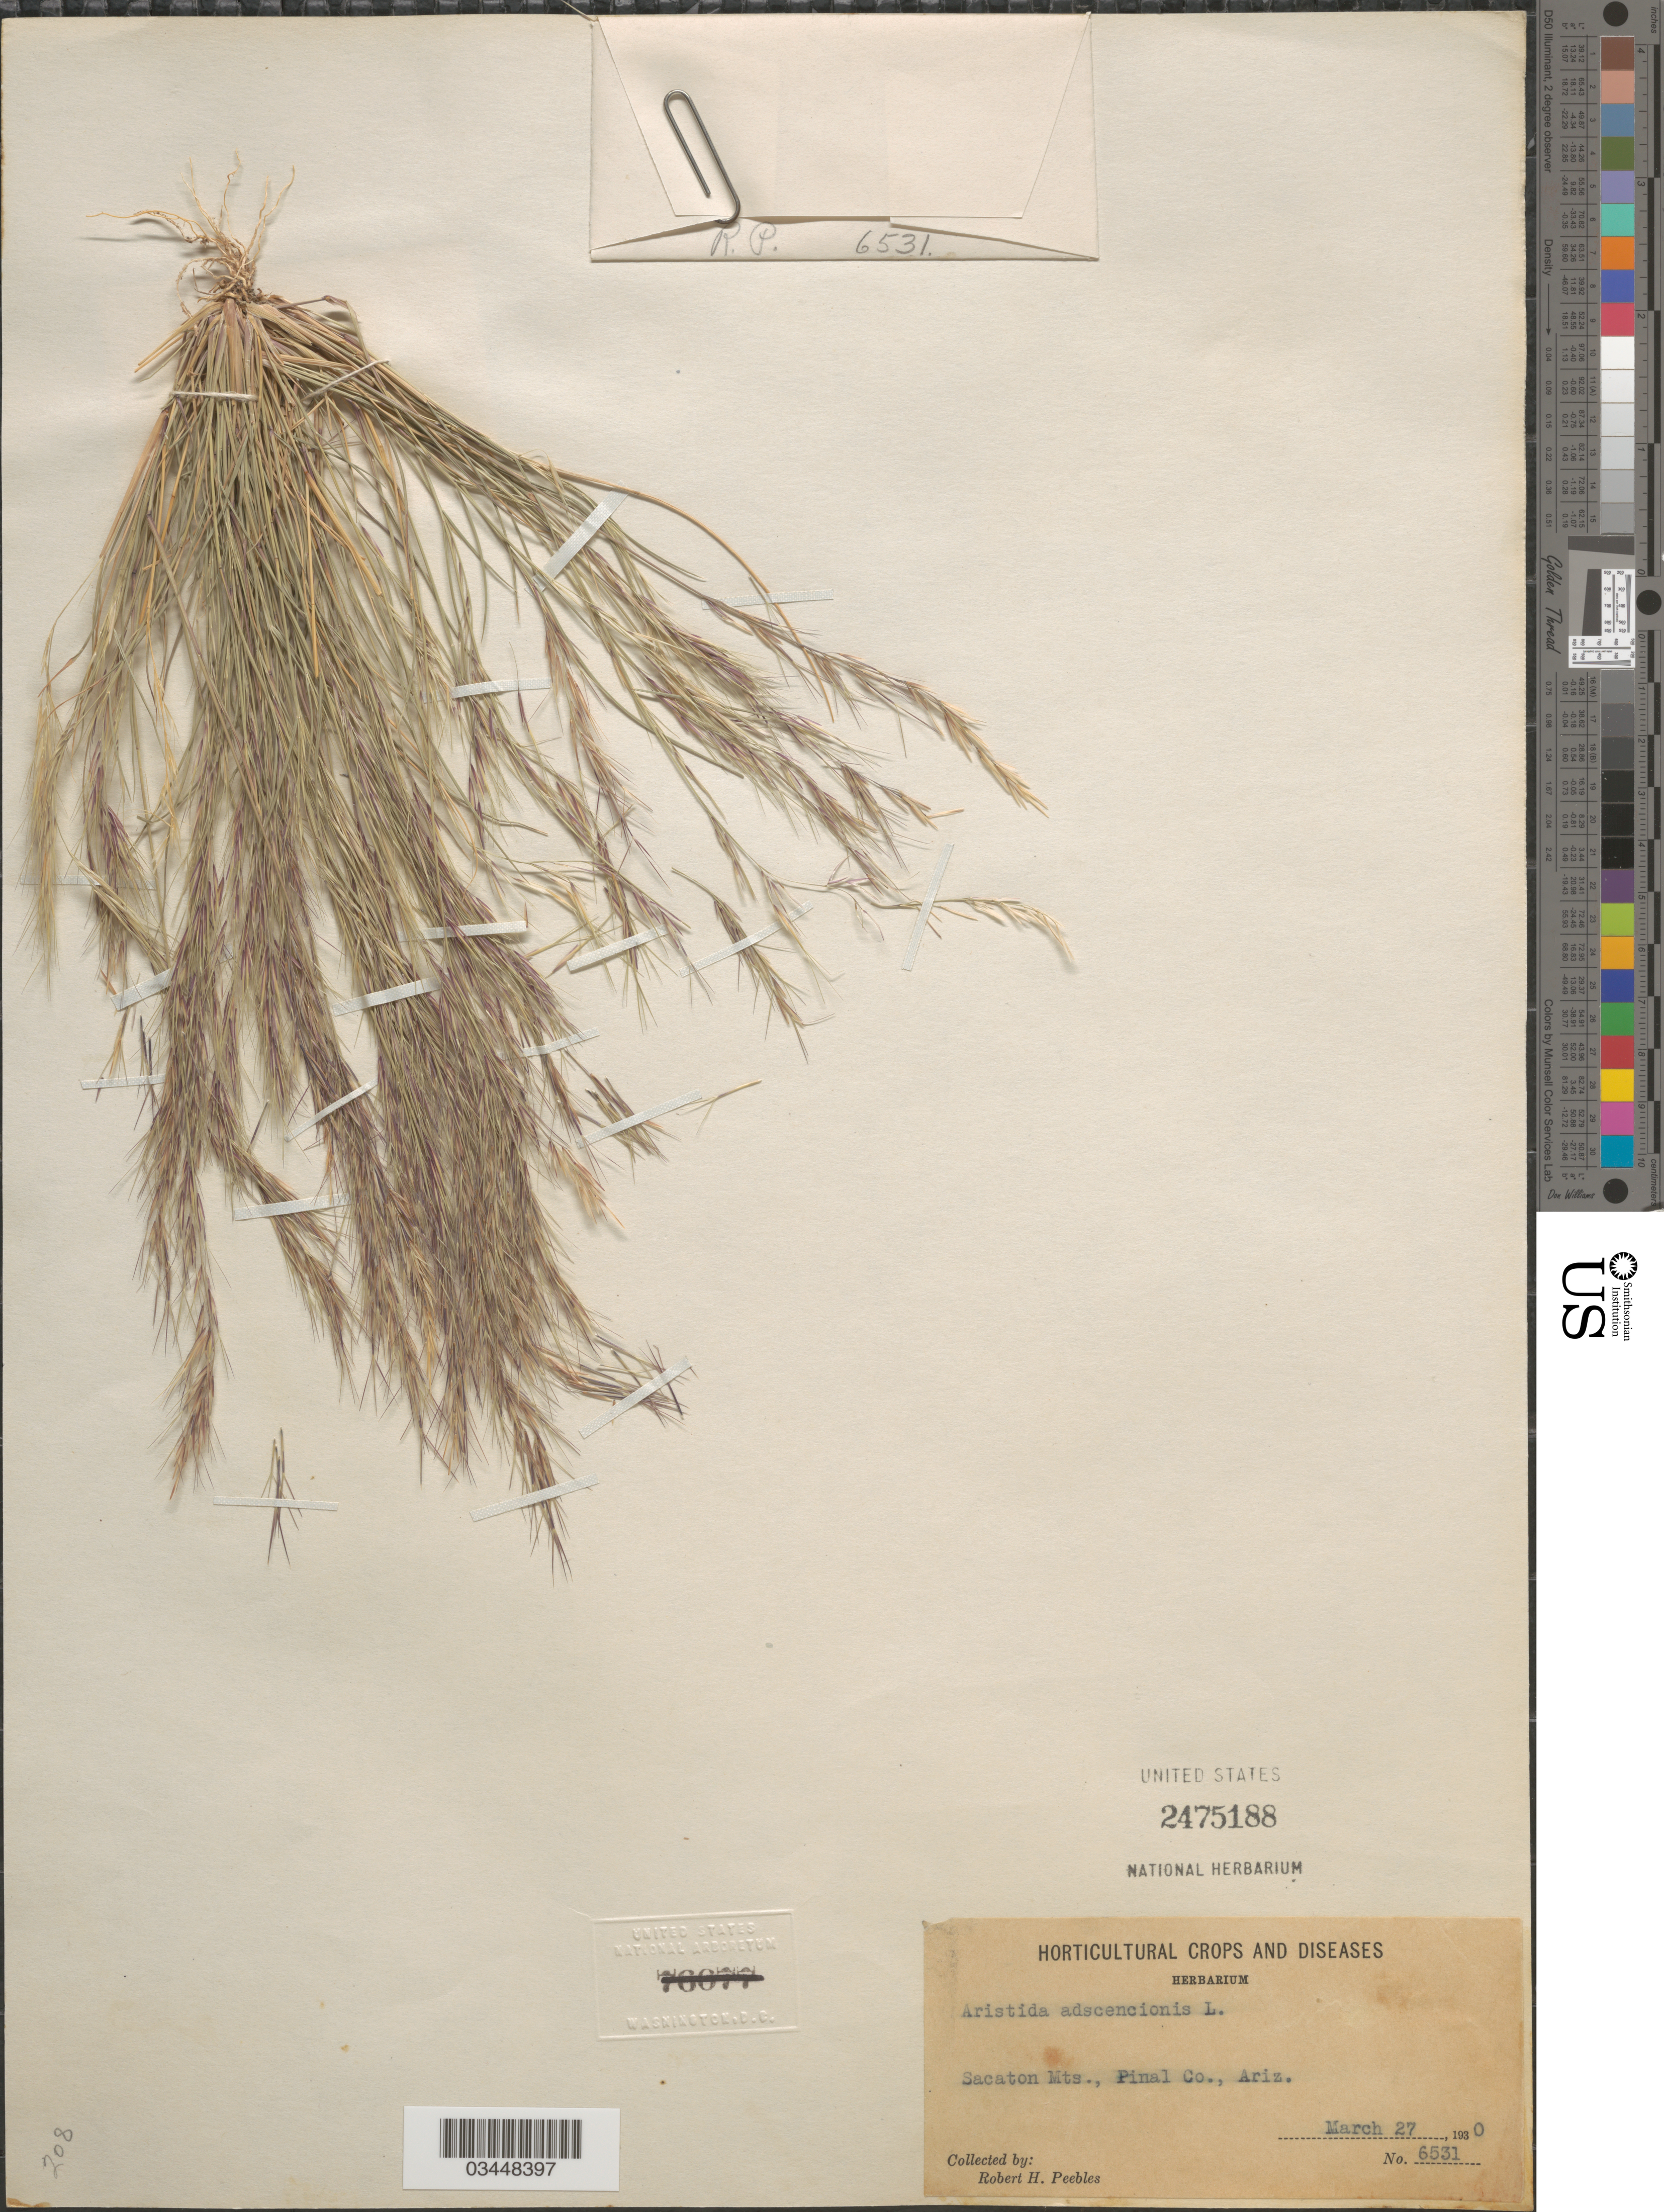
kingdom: Plantae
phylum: Tracheophyta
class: Liliopsida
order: Poales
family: Poaceae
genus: Aristida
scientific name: Aristida adscensionis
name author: L.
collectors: R. H. Peebles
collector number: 6531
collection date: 1930-03-27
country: United States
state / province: Arizona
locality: Sacaton Mts., Pinal Co.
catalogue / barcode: US 2475188